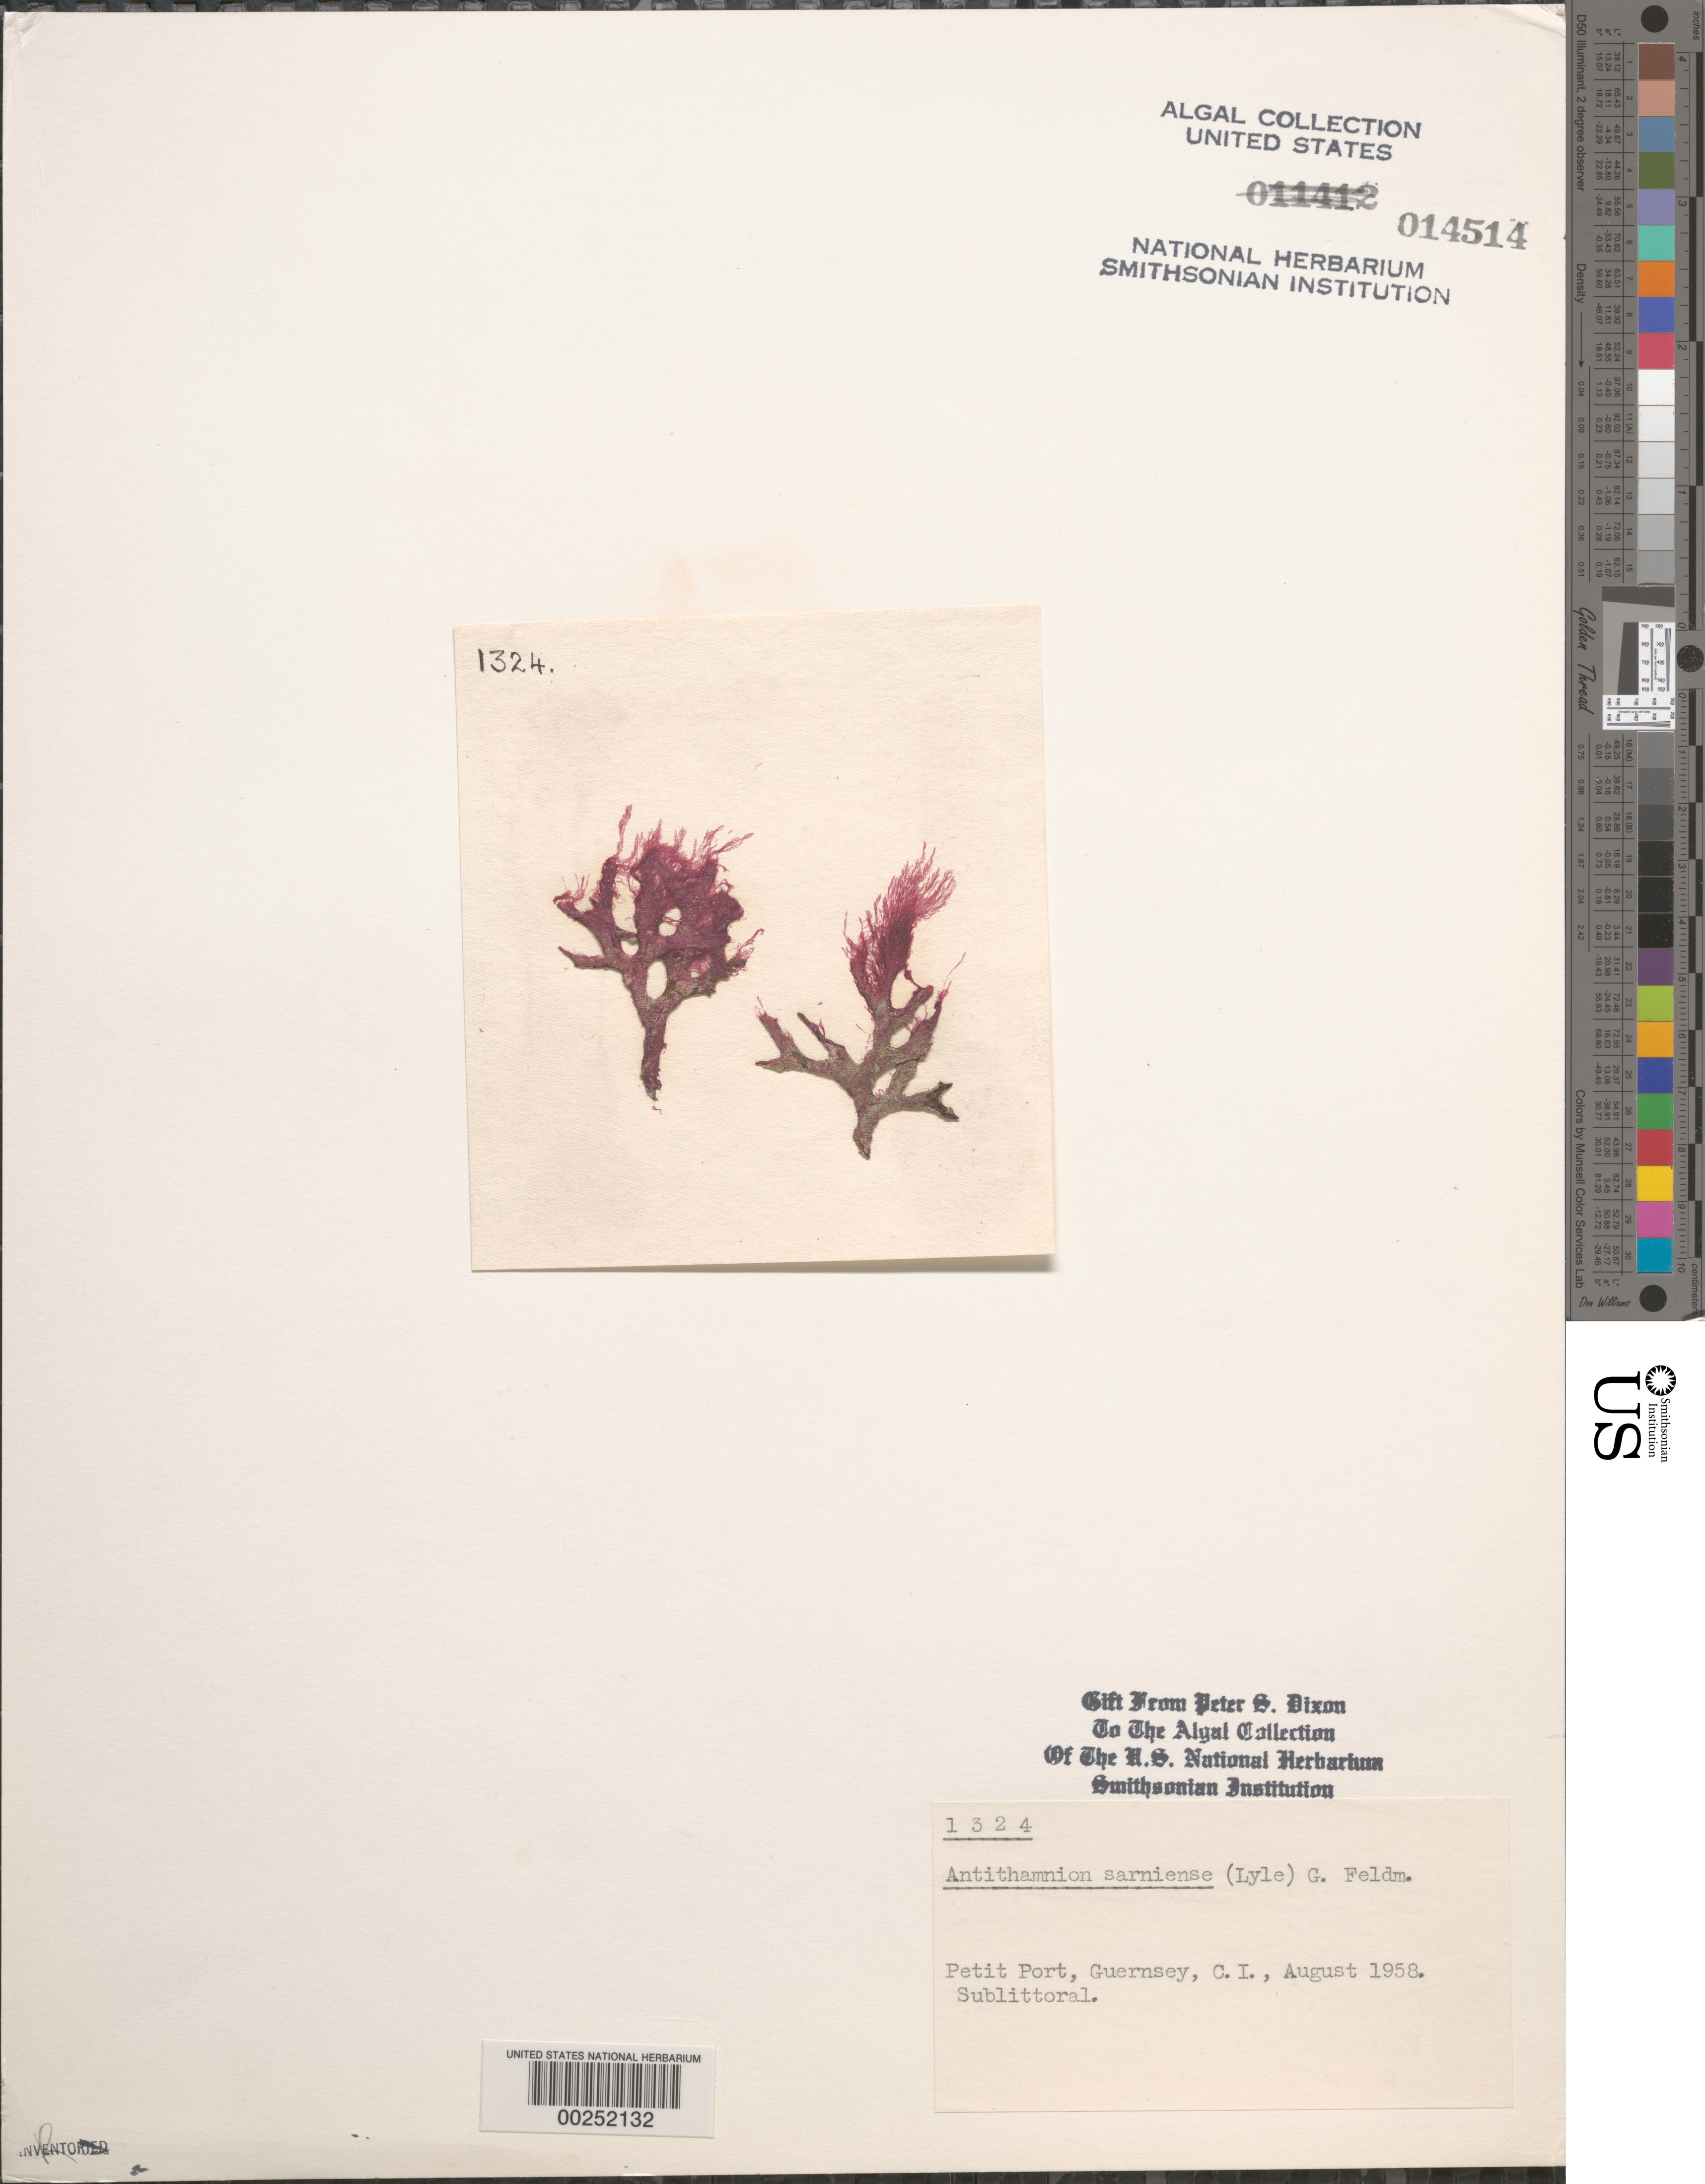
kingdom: Plantae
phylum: Rhodophyta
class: Florideophyceae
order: Ceramiales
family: Ceramiaceae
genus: Antithamnion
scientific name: Antithamnion sarniense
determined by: Dixon, P. S.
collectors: P. S. Dixon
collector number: PSD 1324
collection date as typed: Aug 1958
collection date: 1958-08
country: United Kingdom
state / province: England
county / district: Bailiwick of Guernsey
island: Guernsey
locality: Petit Port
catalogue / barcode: US 14514